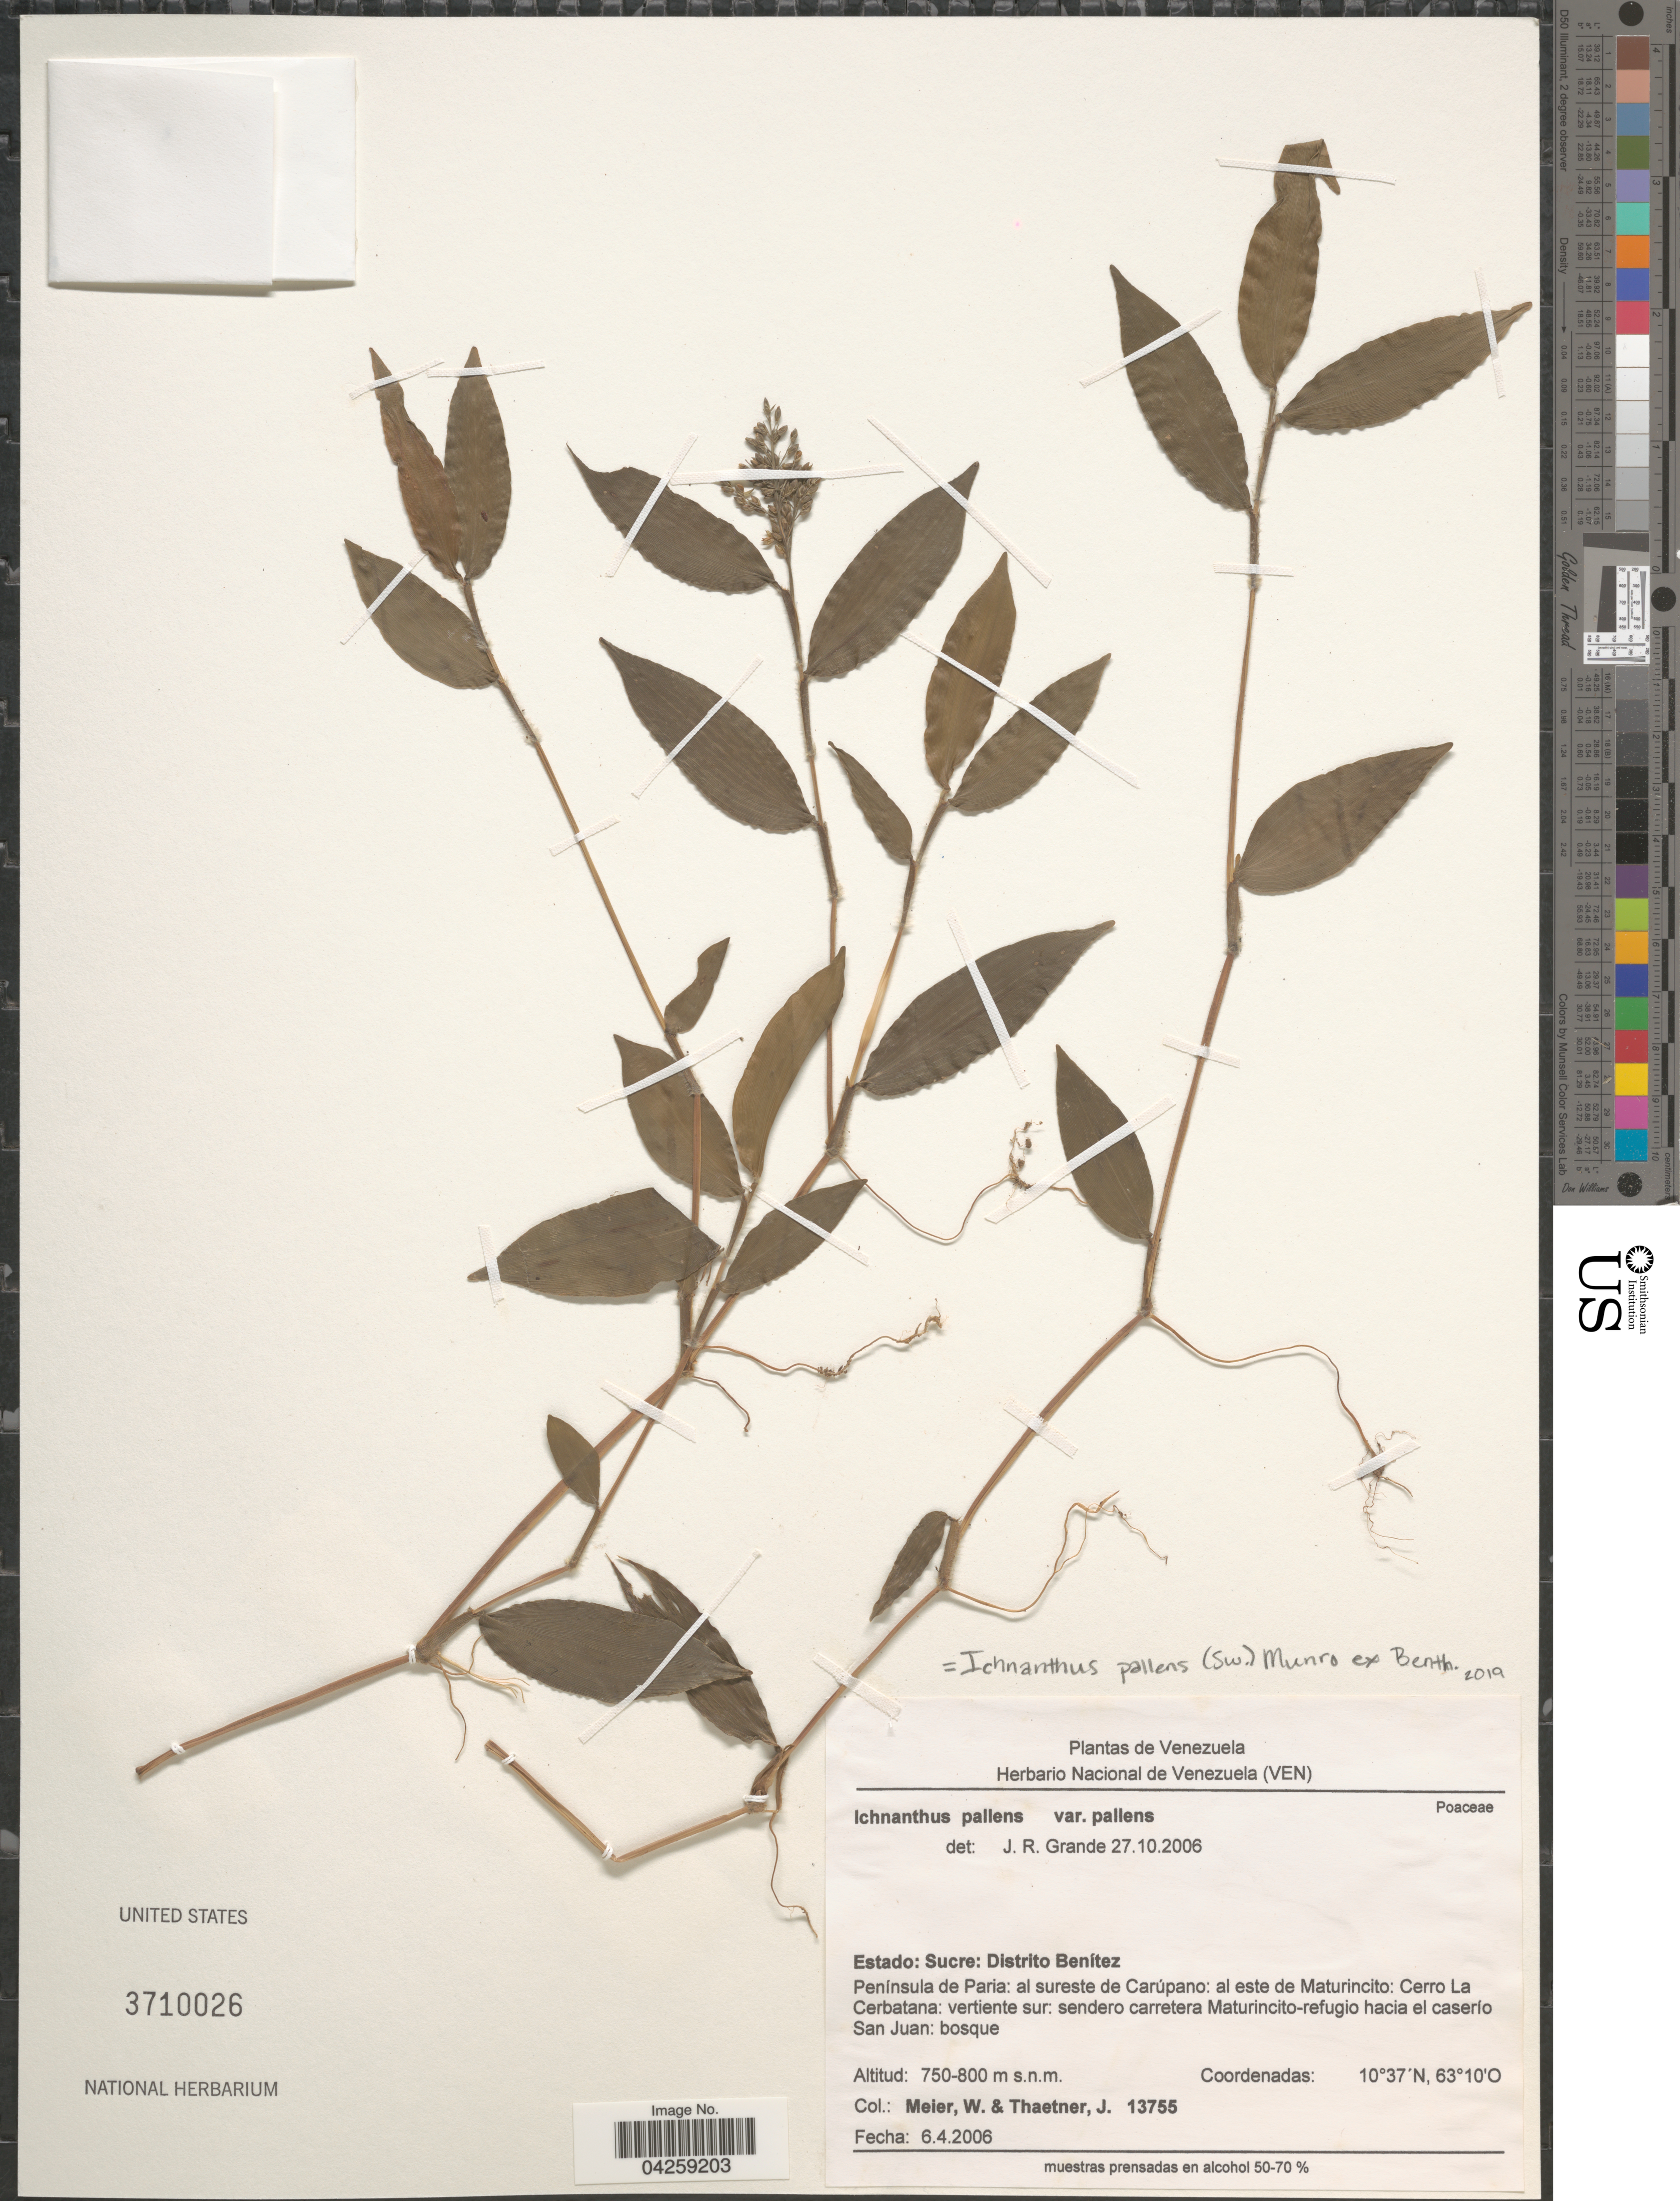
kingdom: Plantae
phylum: Tracheophyta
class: Liliopsida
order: Poales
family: Poaceae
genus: Ichnanthus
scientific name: Ichnanthus pallens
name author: (Sw.) Munro ex Benth.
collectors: W. Meier & J. Thaetner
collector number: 13755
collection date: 2006-04-06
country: Venezuela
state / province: Sucre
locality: Distrito Benítez. Península de Paria: al sureste de Carúpano: al este de Maturincito: Cerro La Cerbatana: vertiente sur: sendero carretera Maturincito-refugio hacia el caserío San Juan: bosque.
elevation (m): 750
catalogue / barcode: US 3710026